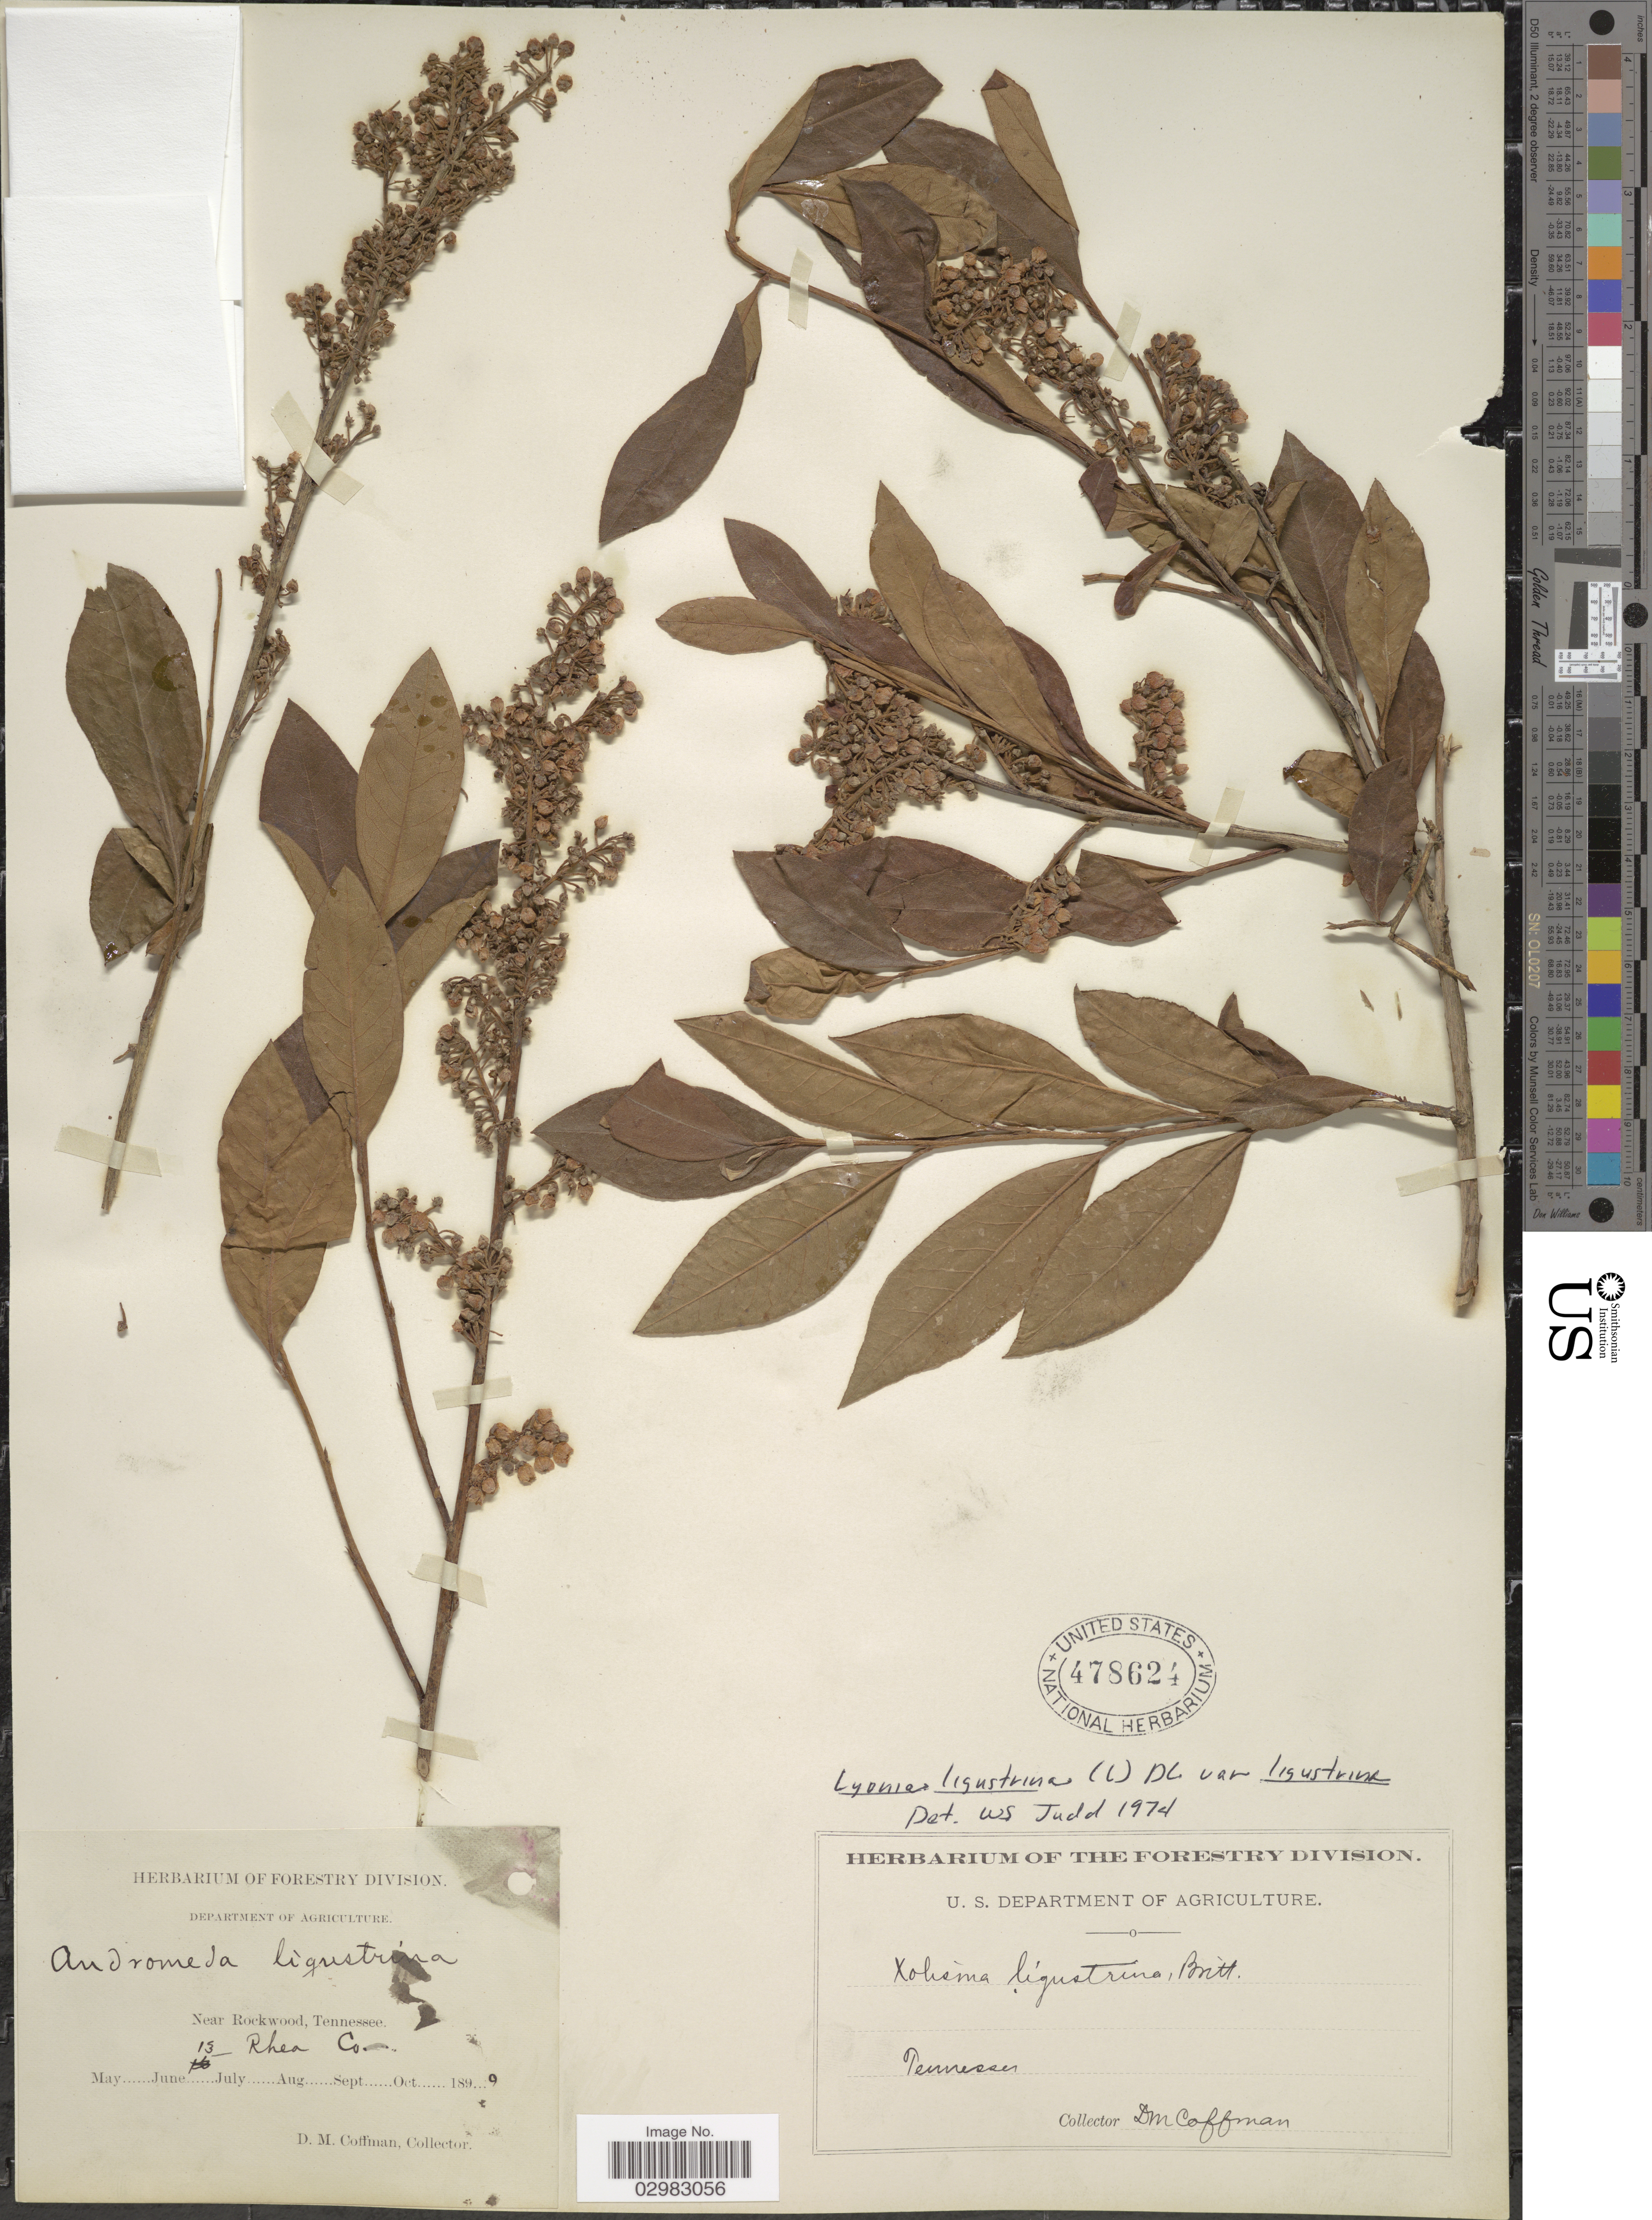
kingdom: Plantae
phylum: Tracheophyta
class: Magnoliopsida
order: Ericales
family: Ericaceae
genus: Lyonia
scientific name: Lyonia ligustrina var. ligustrina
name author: (L.) DC.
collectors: D. M. Coffman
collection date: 1899-06-13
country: United States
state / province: Tennessee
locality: Near Rockwood. Rhea Co.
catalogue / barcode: US 478624